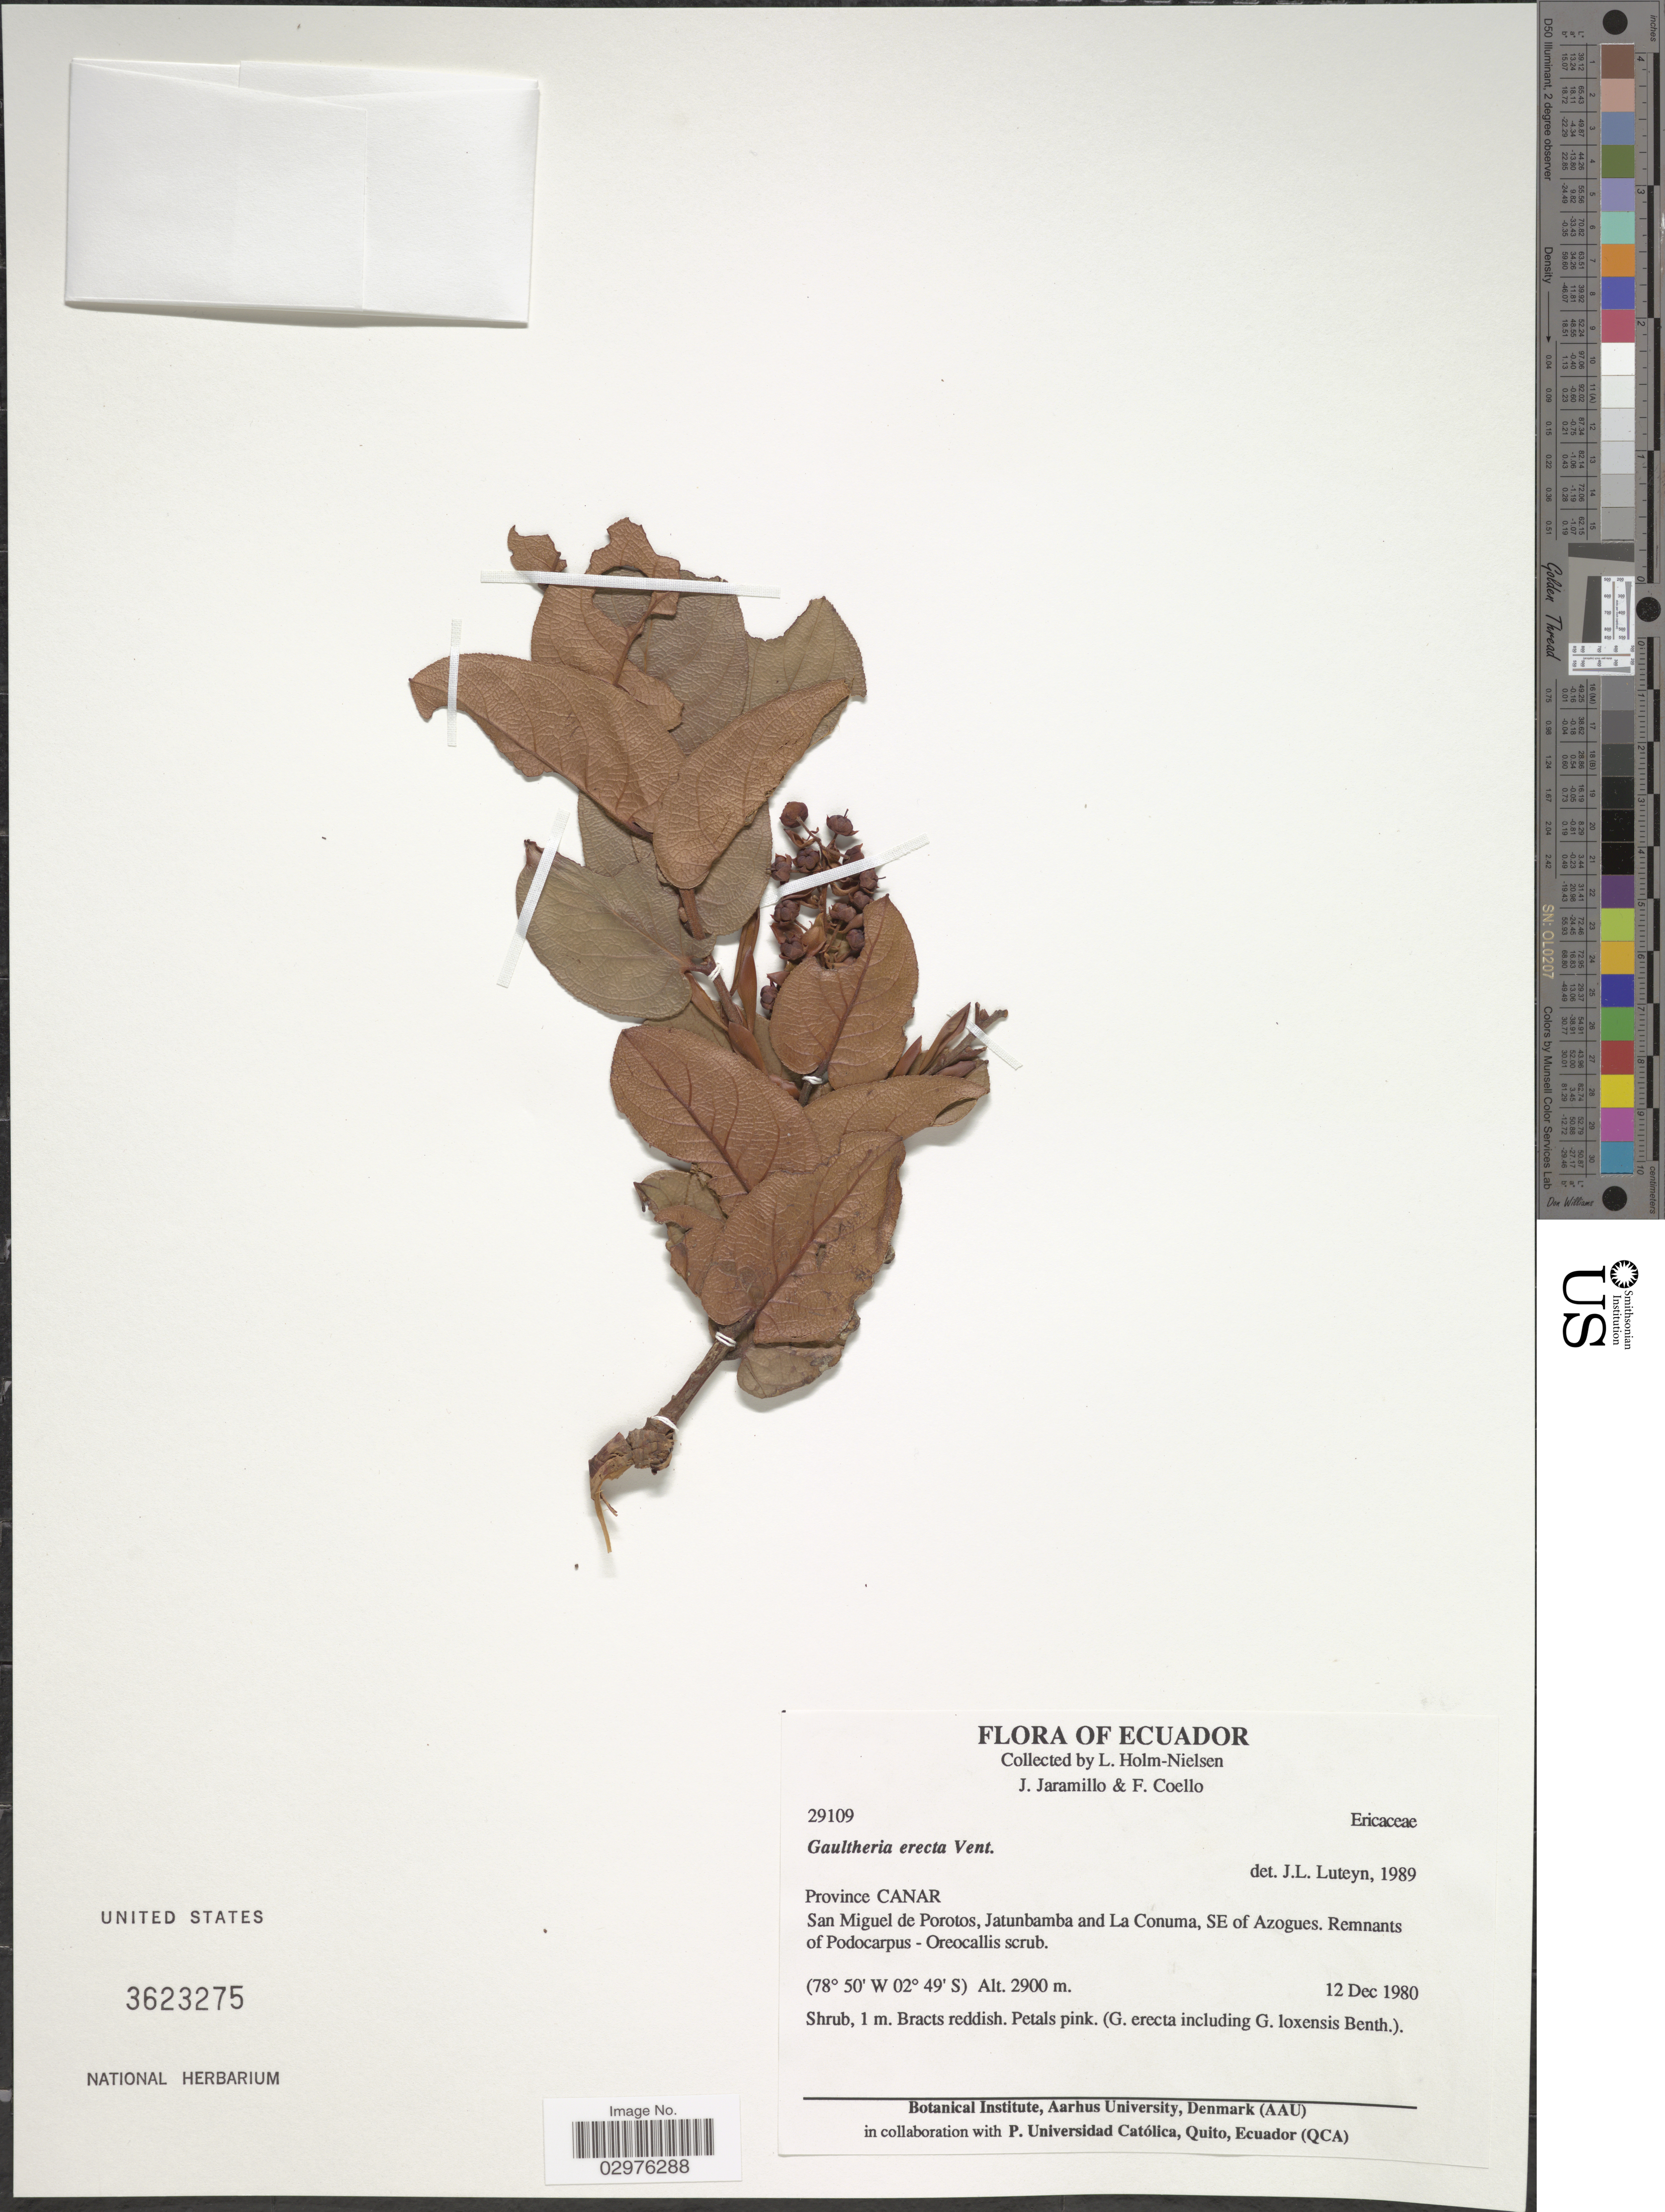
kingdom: Plantae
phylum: Tracheophyta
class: Magnoliopsida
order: Ericales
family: Ericaceae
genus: Gaultheria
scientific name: Gaultheria erecta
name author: Vent.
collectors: L. Holm-Nielsen, J. Jaramillo & F. Coello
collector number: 29109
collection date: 1980-12-12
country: Ecuador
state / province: Cañar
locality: Province Canar. San Miguel de Porotos, Jatunbamba and La Conuma, SE of Azogues.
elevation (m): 2900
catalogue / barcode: US 3623275